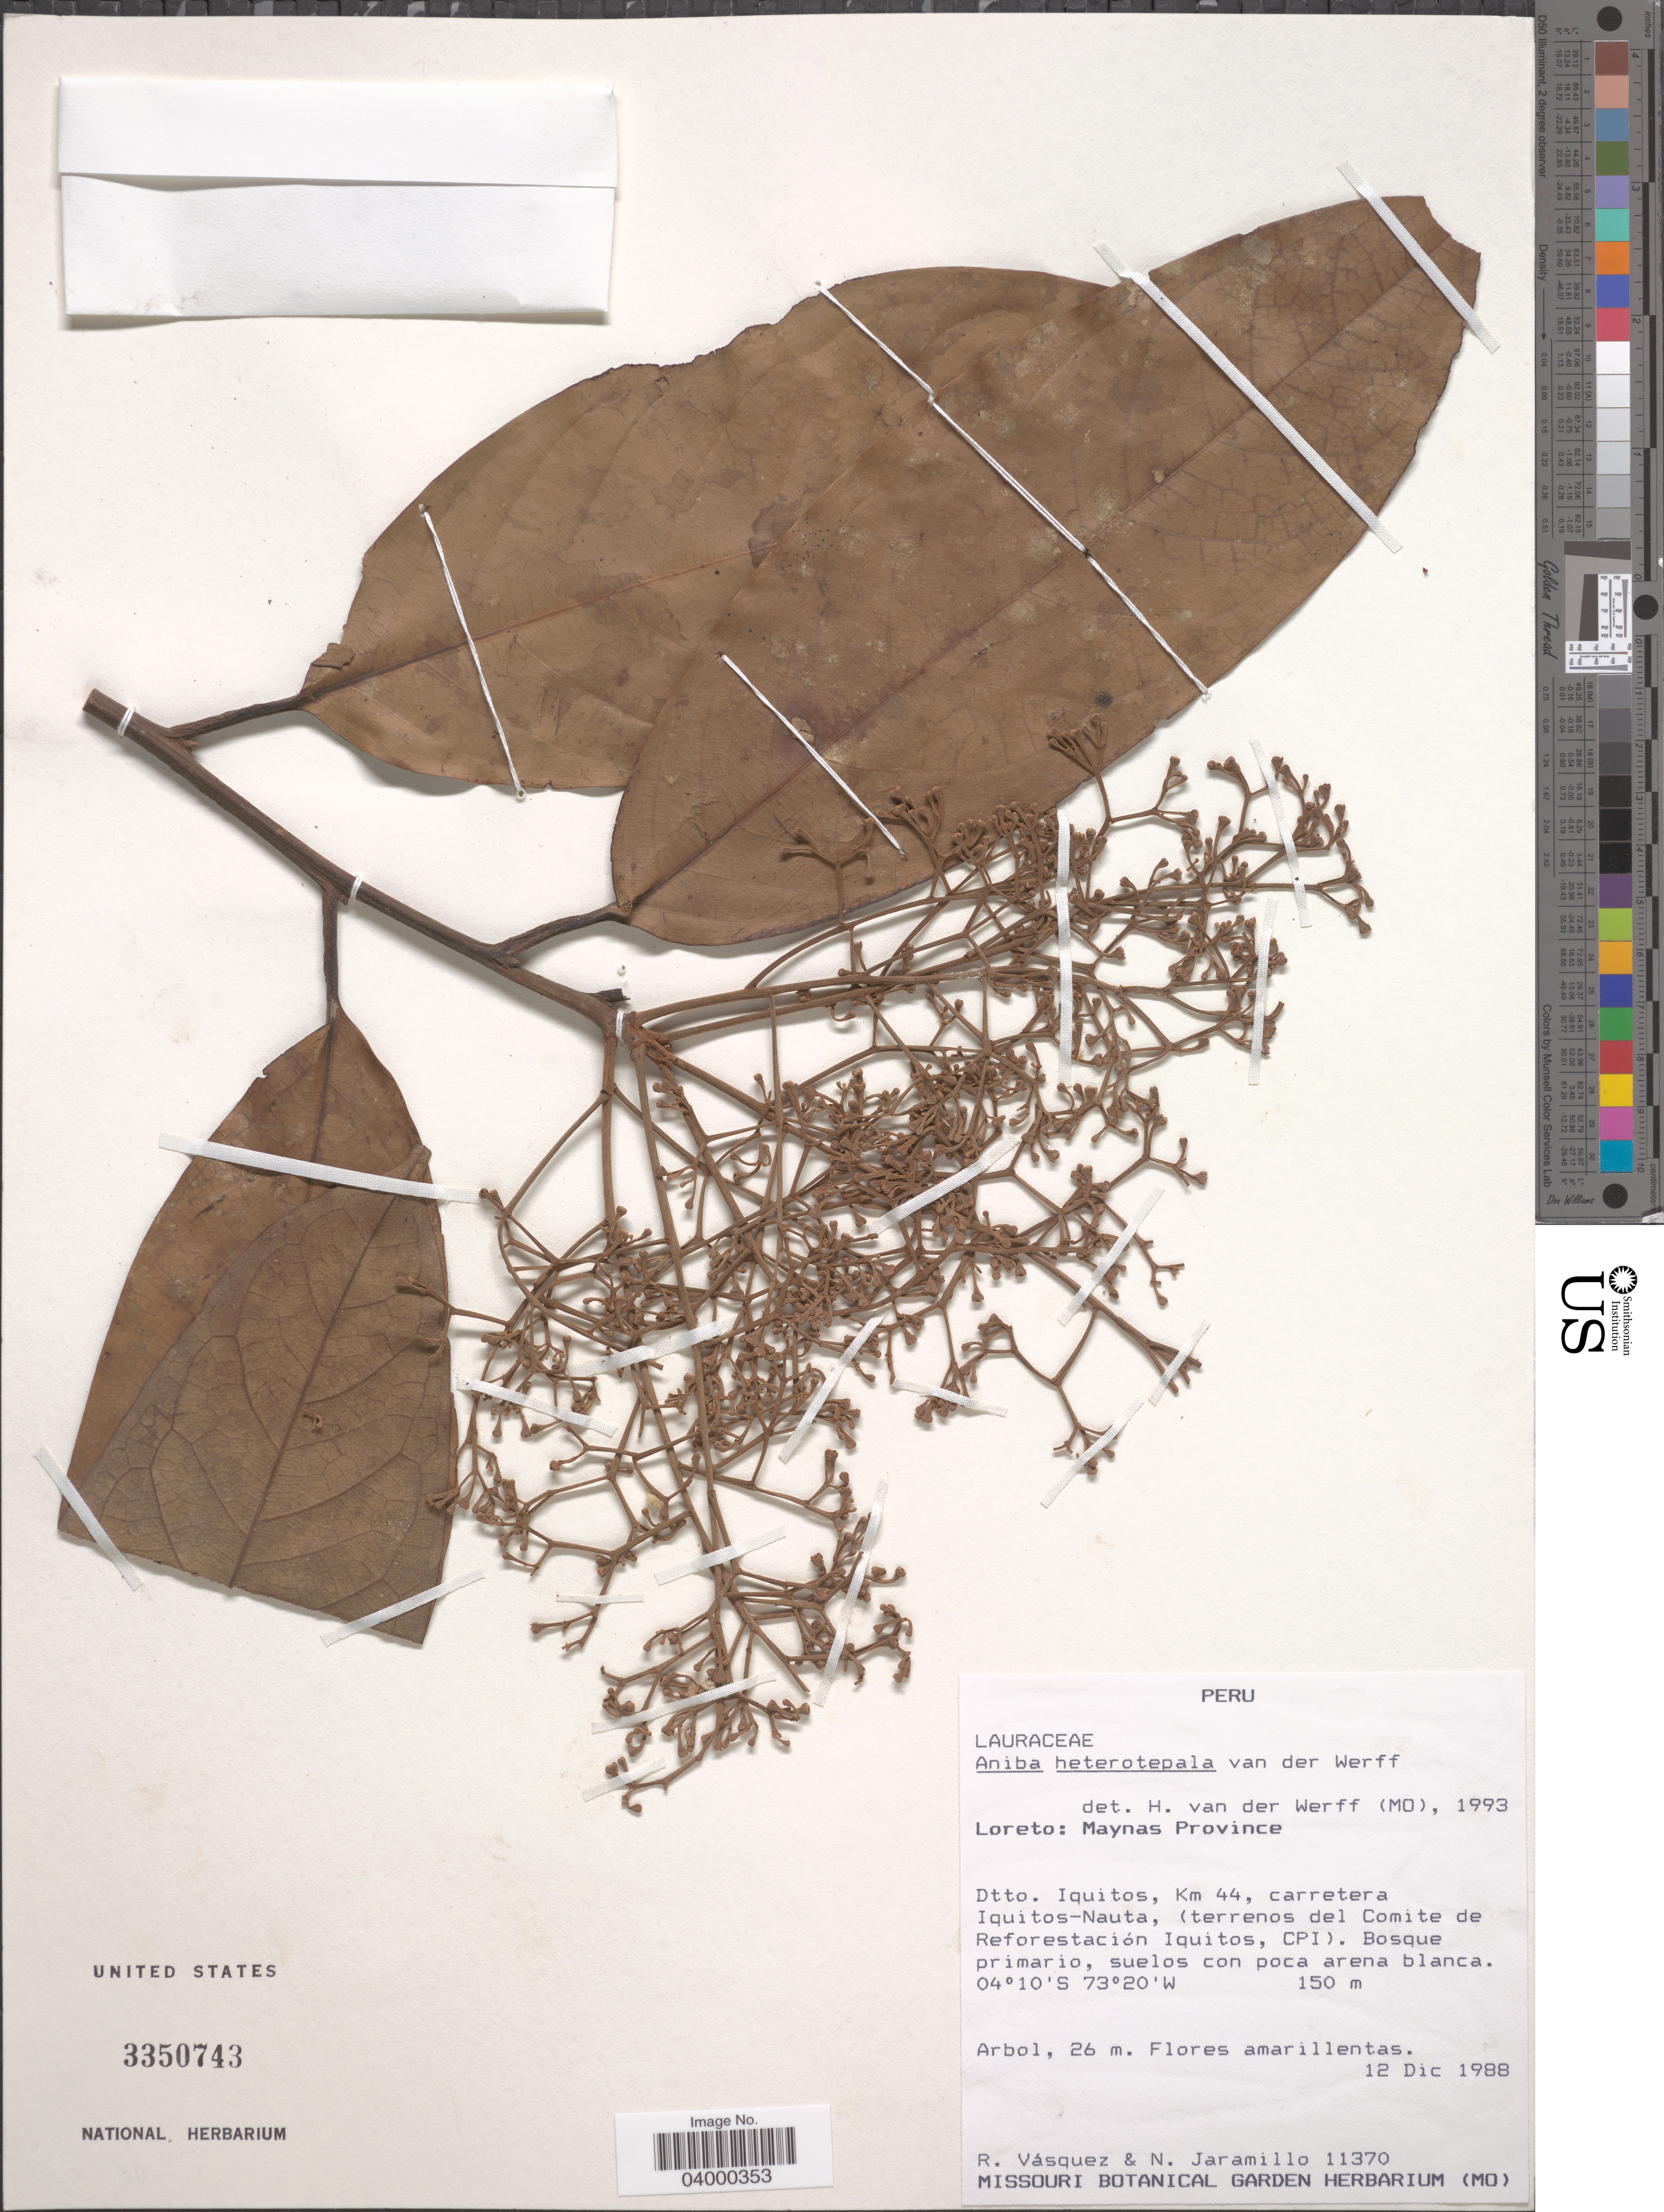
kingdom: Plantae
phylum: Tracheophyta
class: Magnoliopsida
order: Laurales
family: Lauraceae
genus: Aniba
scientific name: Aniba heterotepala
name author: van der Werff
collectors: R. Vásquez & N. Jaramillo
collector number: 11370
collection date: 1988-12-12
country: Peru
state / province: Loreto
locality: Maynas Province. Dtto. Iquitos, Km 44, carretera Iquitos-Nauta, (terrenos del Comite de Reforestación Iquitos, CPI),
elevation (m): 150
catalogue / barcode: US 3350743